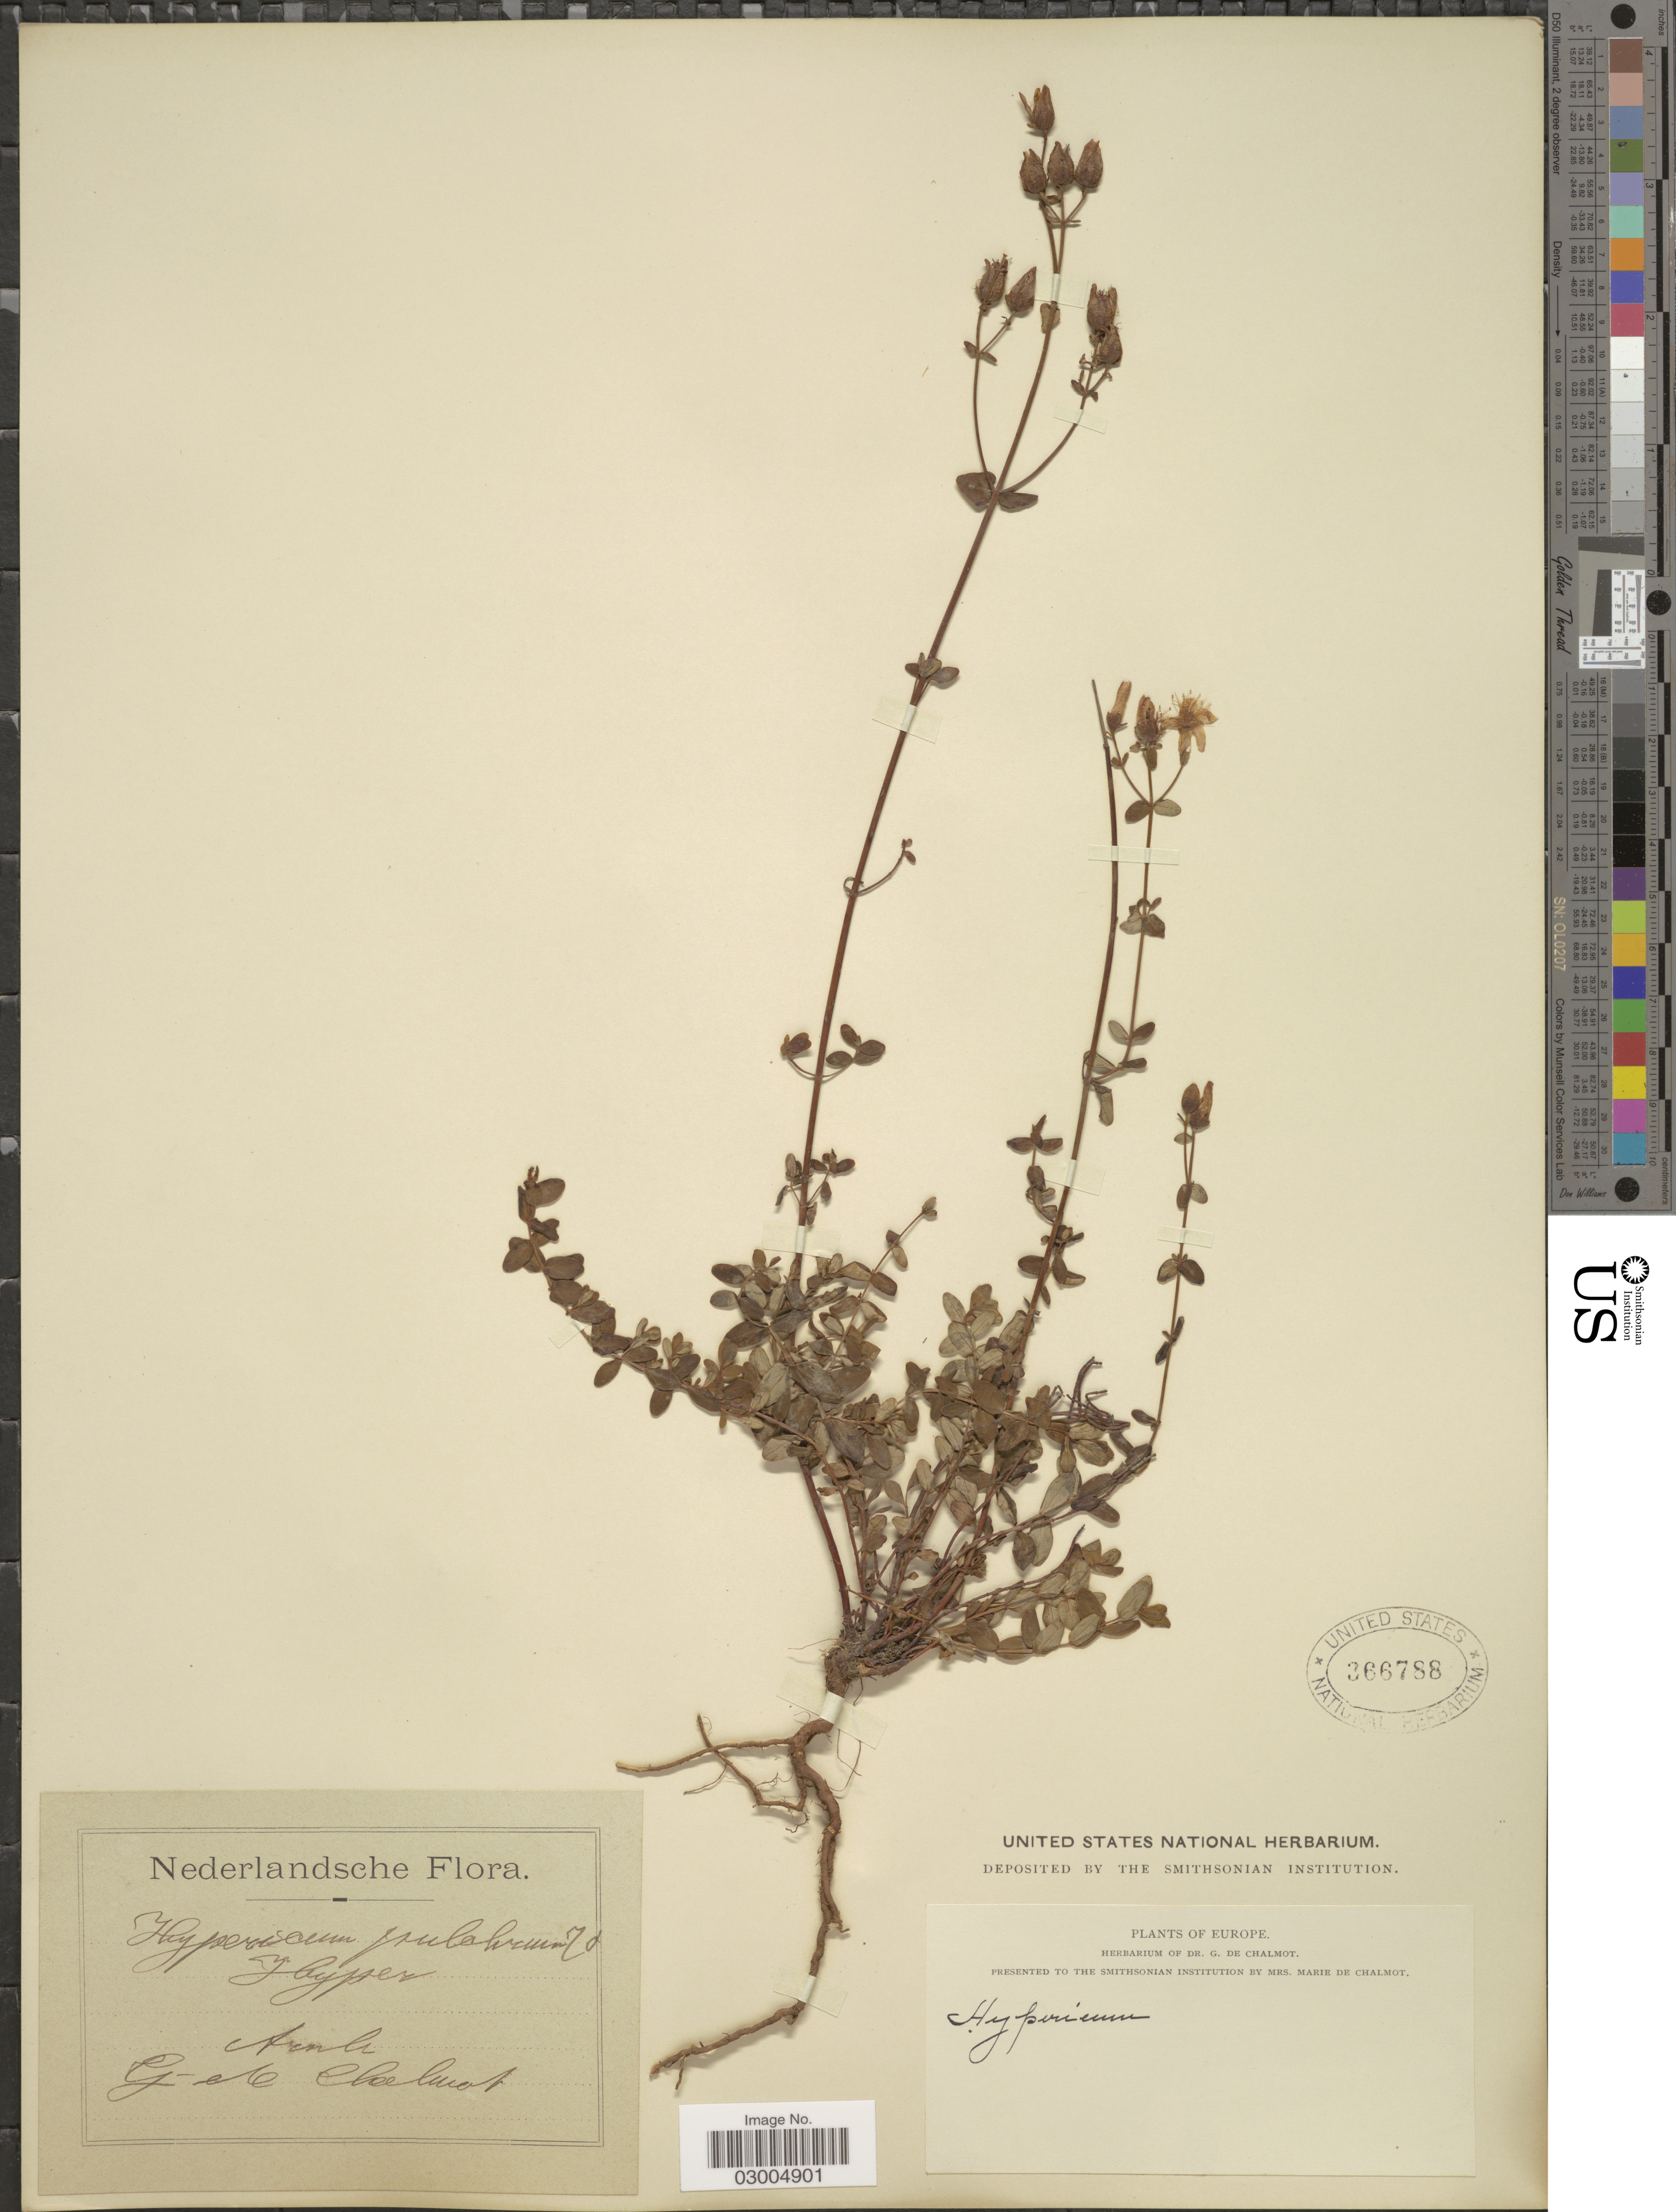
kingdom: Plantae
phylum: Tracheophyta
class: Magnoliopsida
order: Malpighiales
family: Hypericaceae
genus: Hypericum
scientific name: Hypericum pulchrum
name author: L.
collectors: G. de Chalmot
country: Netherlands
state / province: Gelderland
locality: Arnh.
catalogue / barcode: US 366788